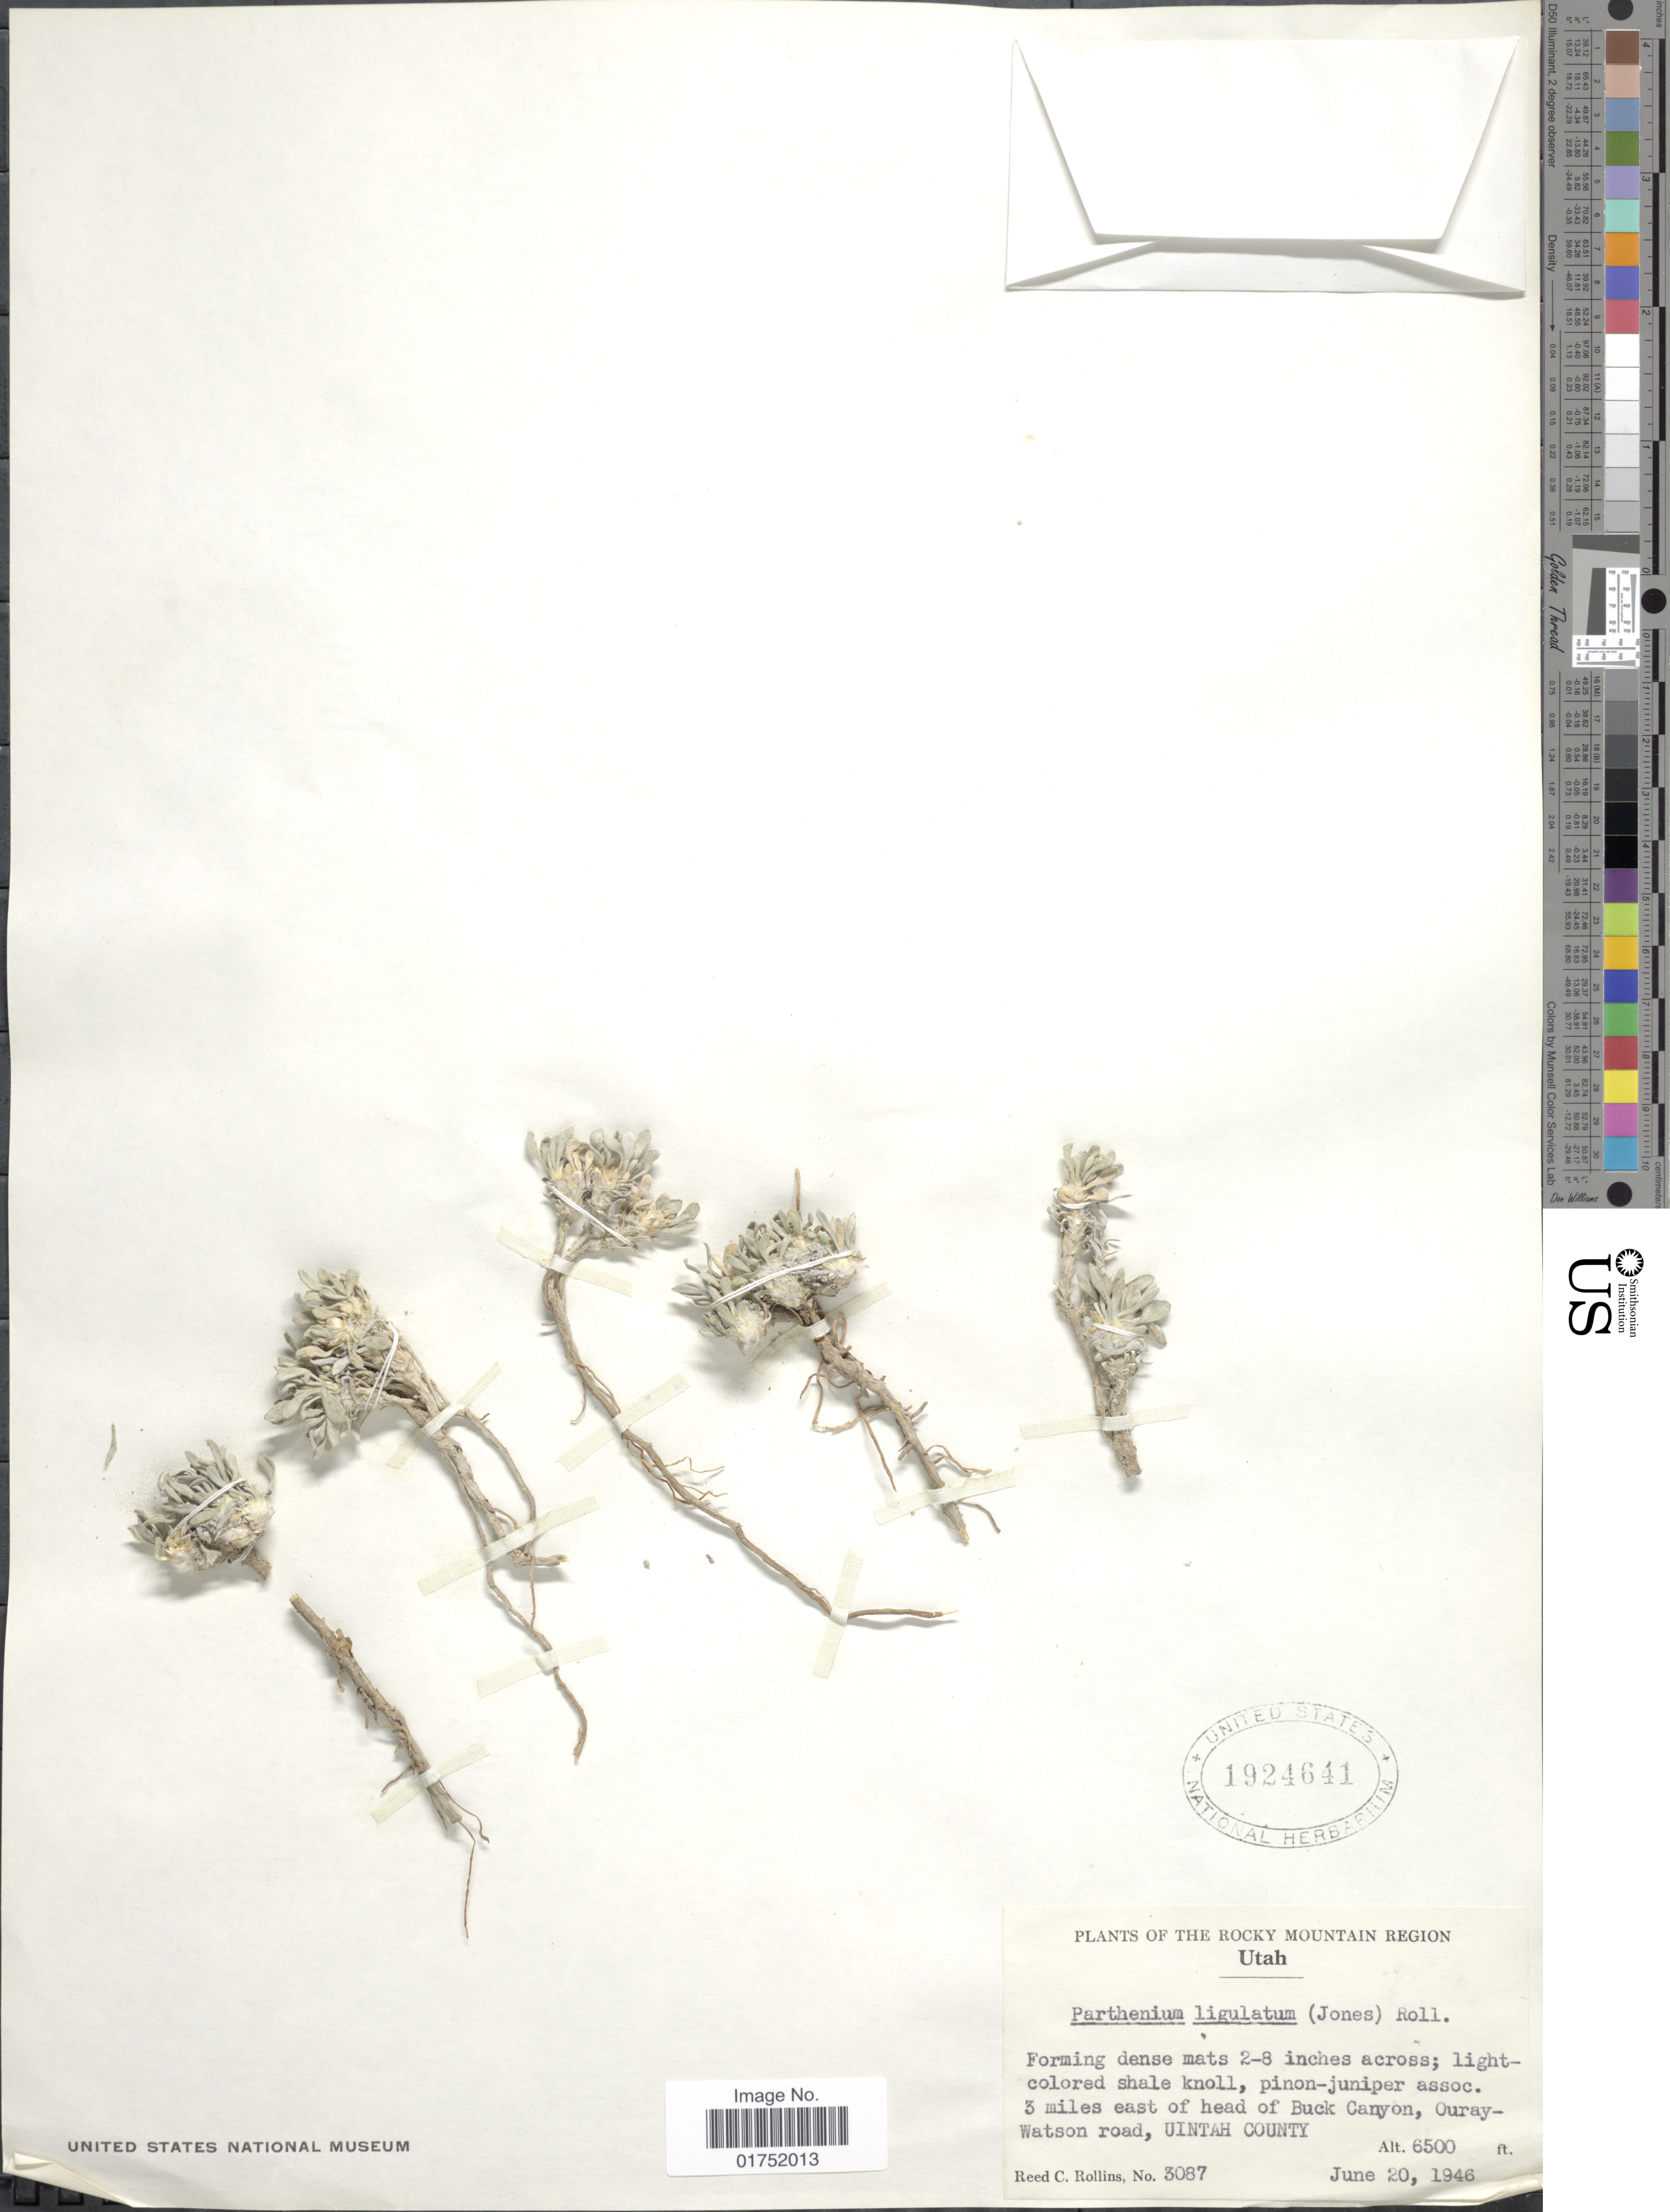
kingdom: Plantae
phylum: Tracheophyta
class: Magnoliopsida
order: Asterales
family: Asteraceae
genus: Parthenium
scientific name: Parthenium ligulatum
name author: (M.E. Jones) Roll.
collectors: R. C. Rollins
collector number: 3087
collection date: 1946-06-20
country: United States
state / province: Utah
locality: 3 miles east of head of Buck Canyon, Ouray-Watson road, Uintah County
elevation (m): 1981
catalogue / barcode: US 1924641